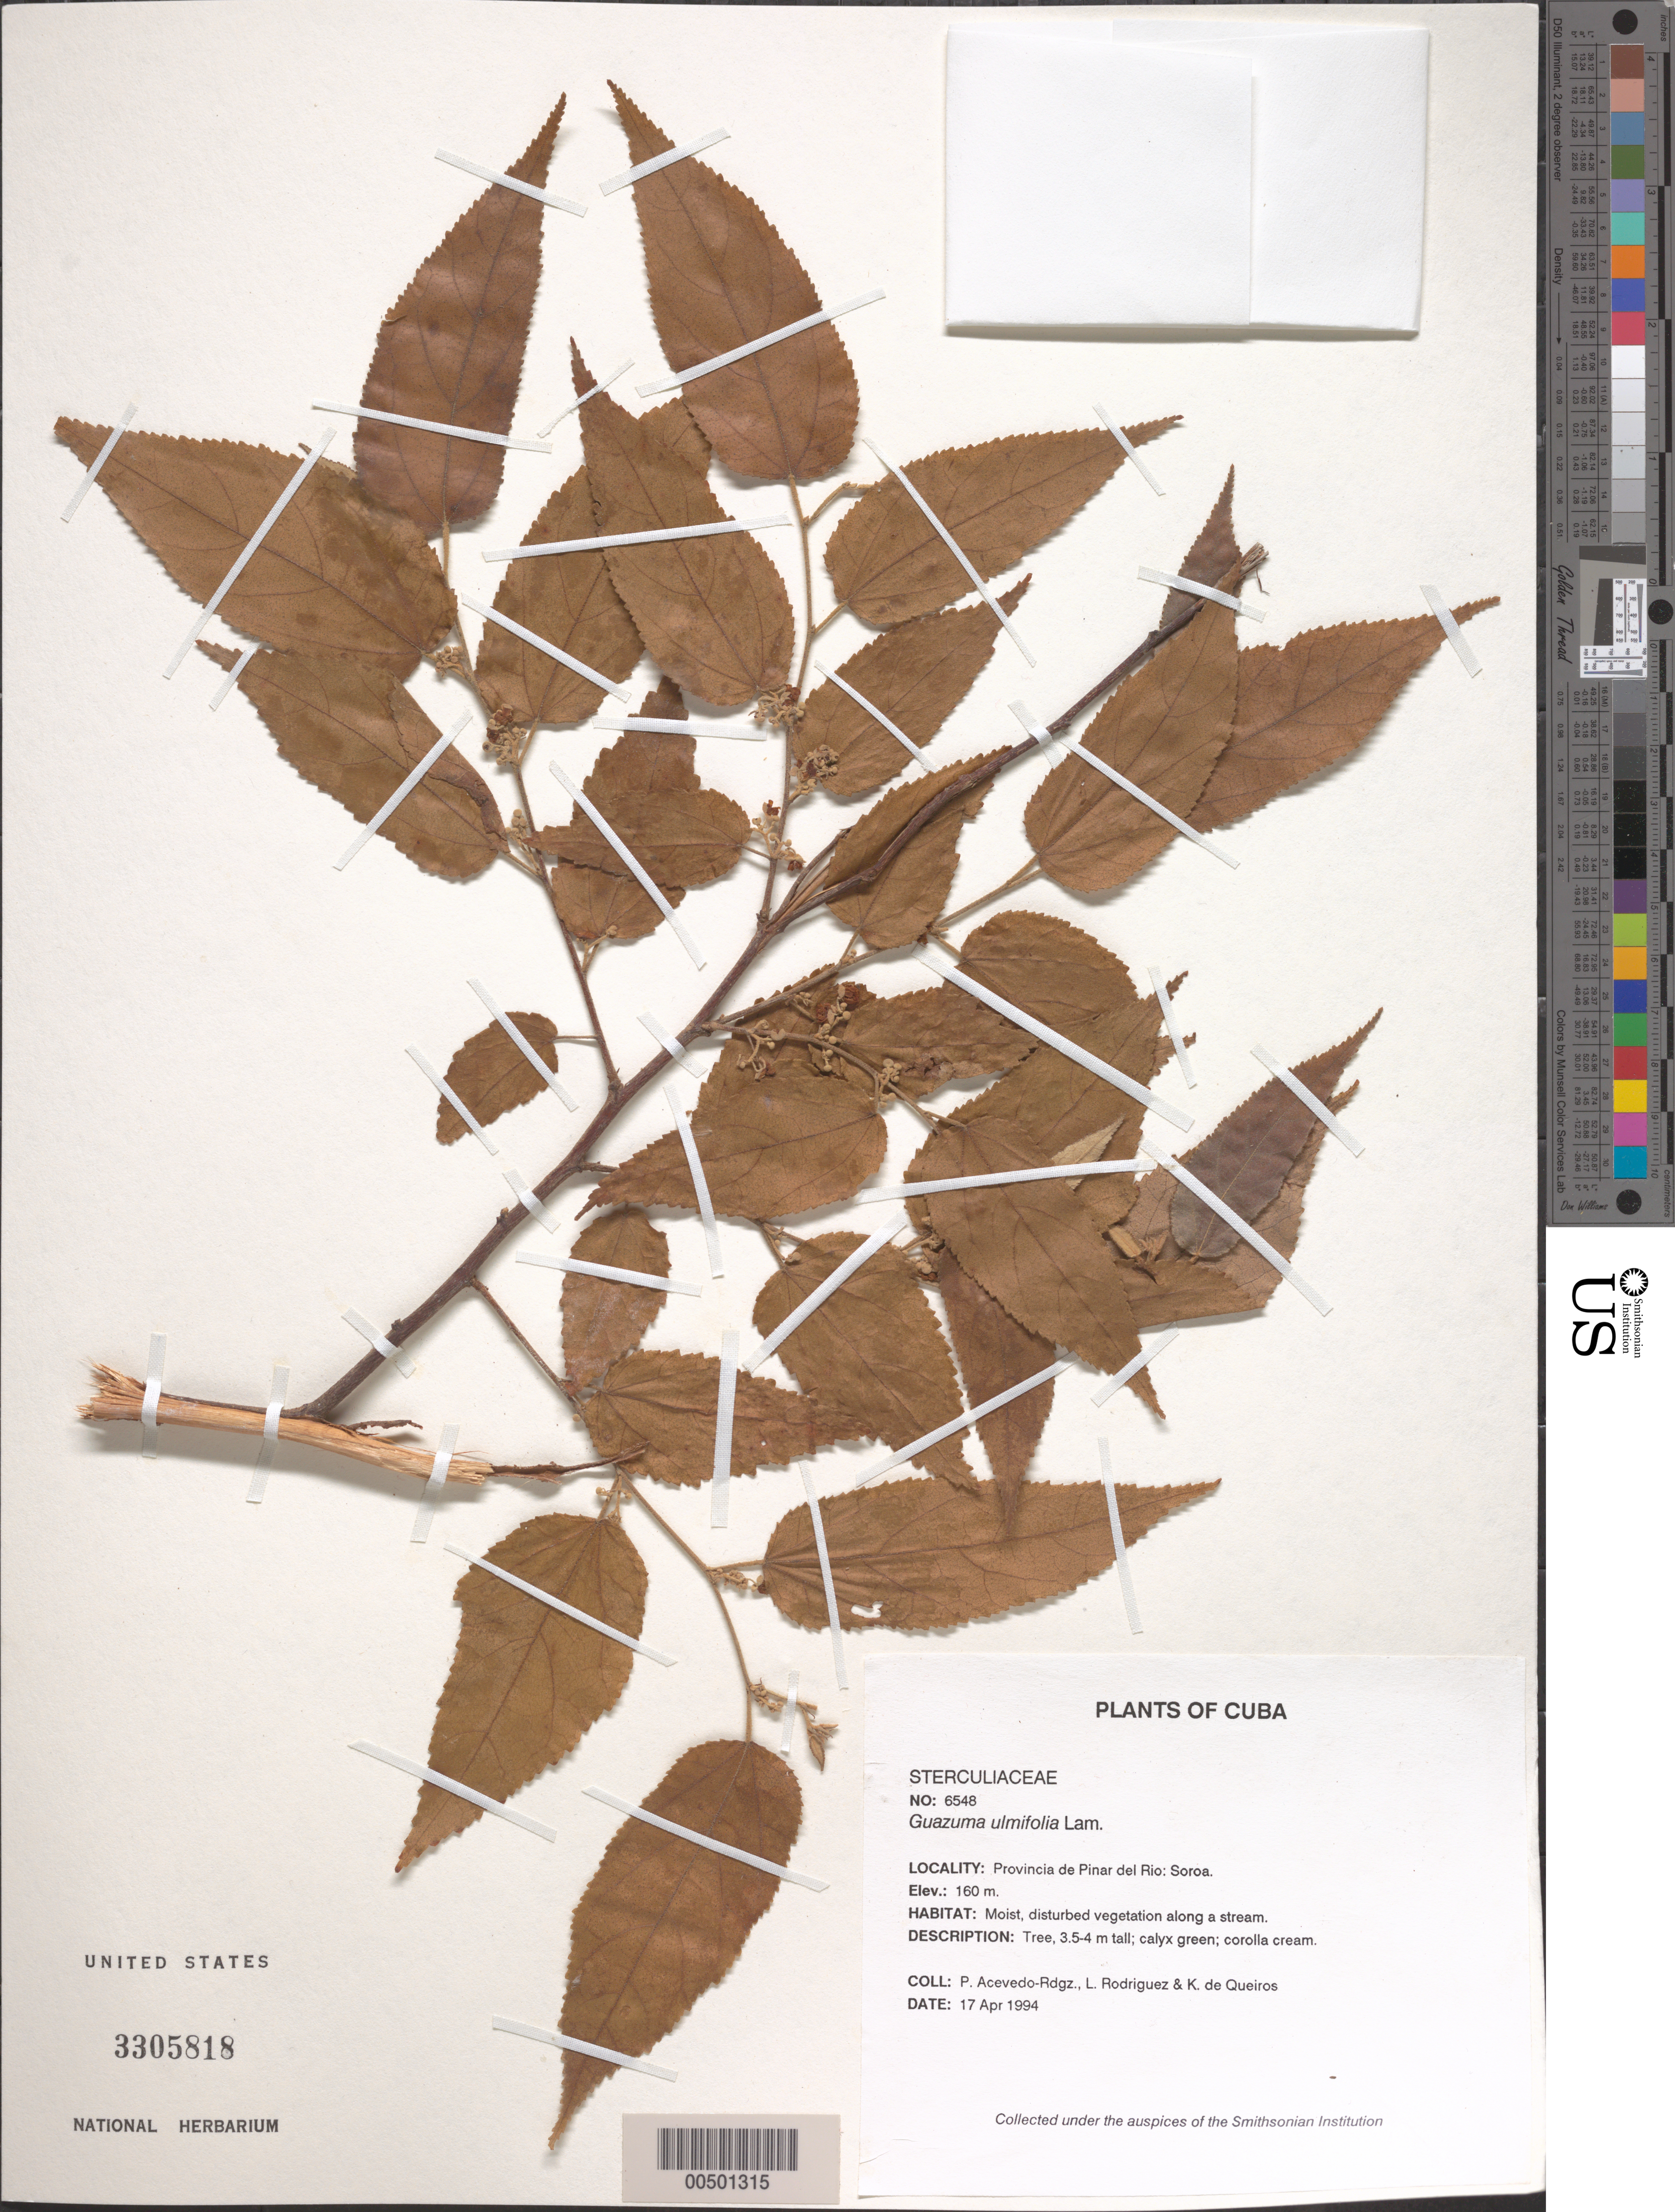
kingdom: Plantae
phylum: Tracheophyta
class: Magnoliopsida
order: Malvales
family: Malvaceae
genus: Guazuma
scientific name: Guazuma ulmifolia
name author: Lam.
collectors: P. Acevedo-Rodr., L. Rodriguez & K. de Queiros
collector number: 6548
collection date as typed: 17 Apr 1994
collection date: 1994-04-17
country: Cuba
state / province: Pinar del Río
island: Greater Antilles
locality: Soroa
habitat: Moist, disturbed vegetation along a stream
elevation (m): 160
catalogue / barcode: US 3305818